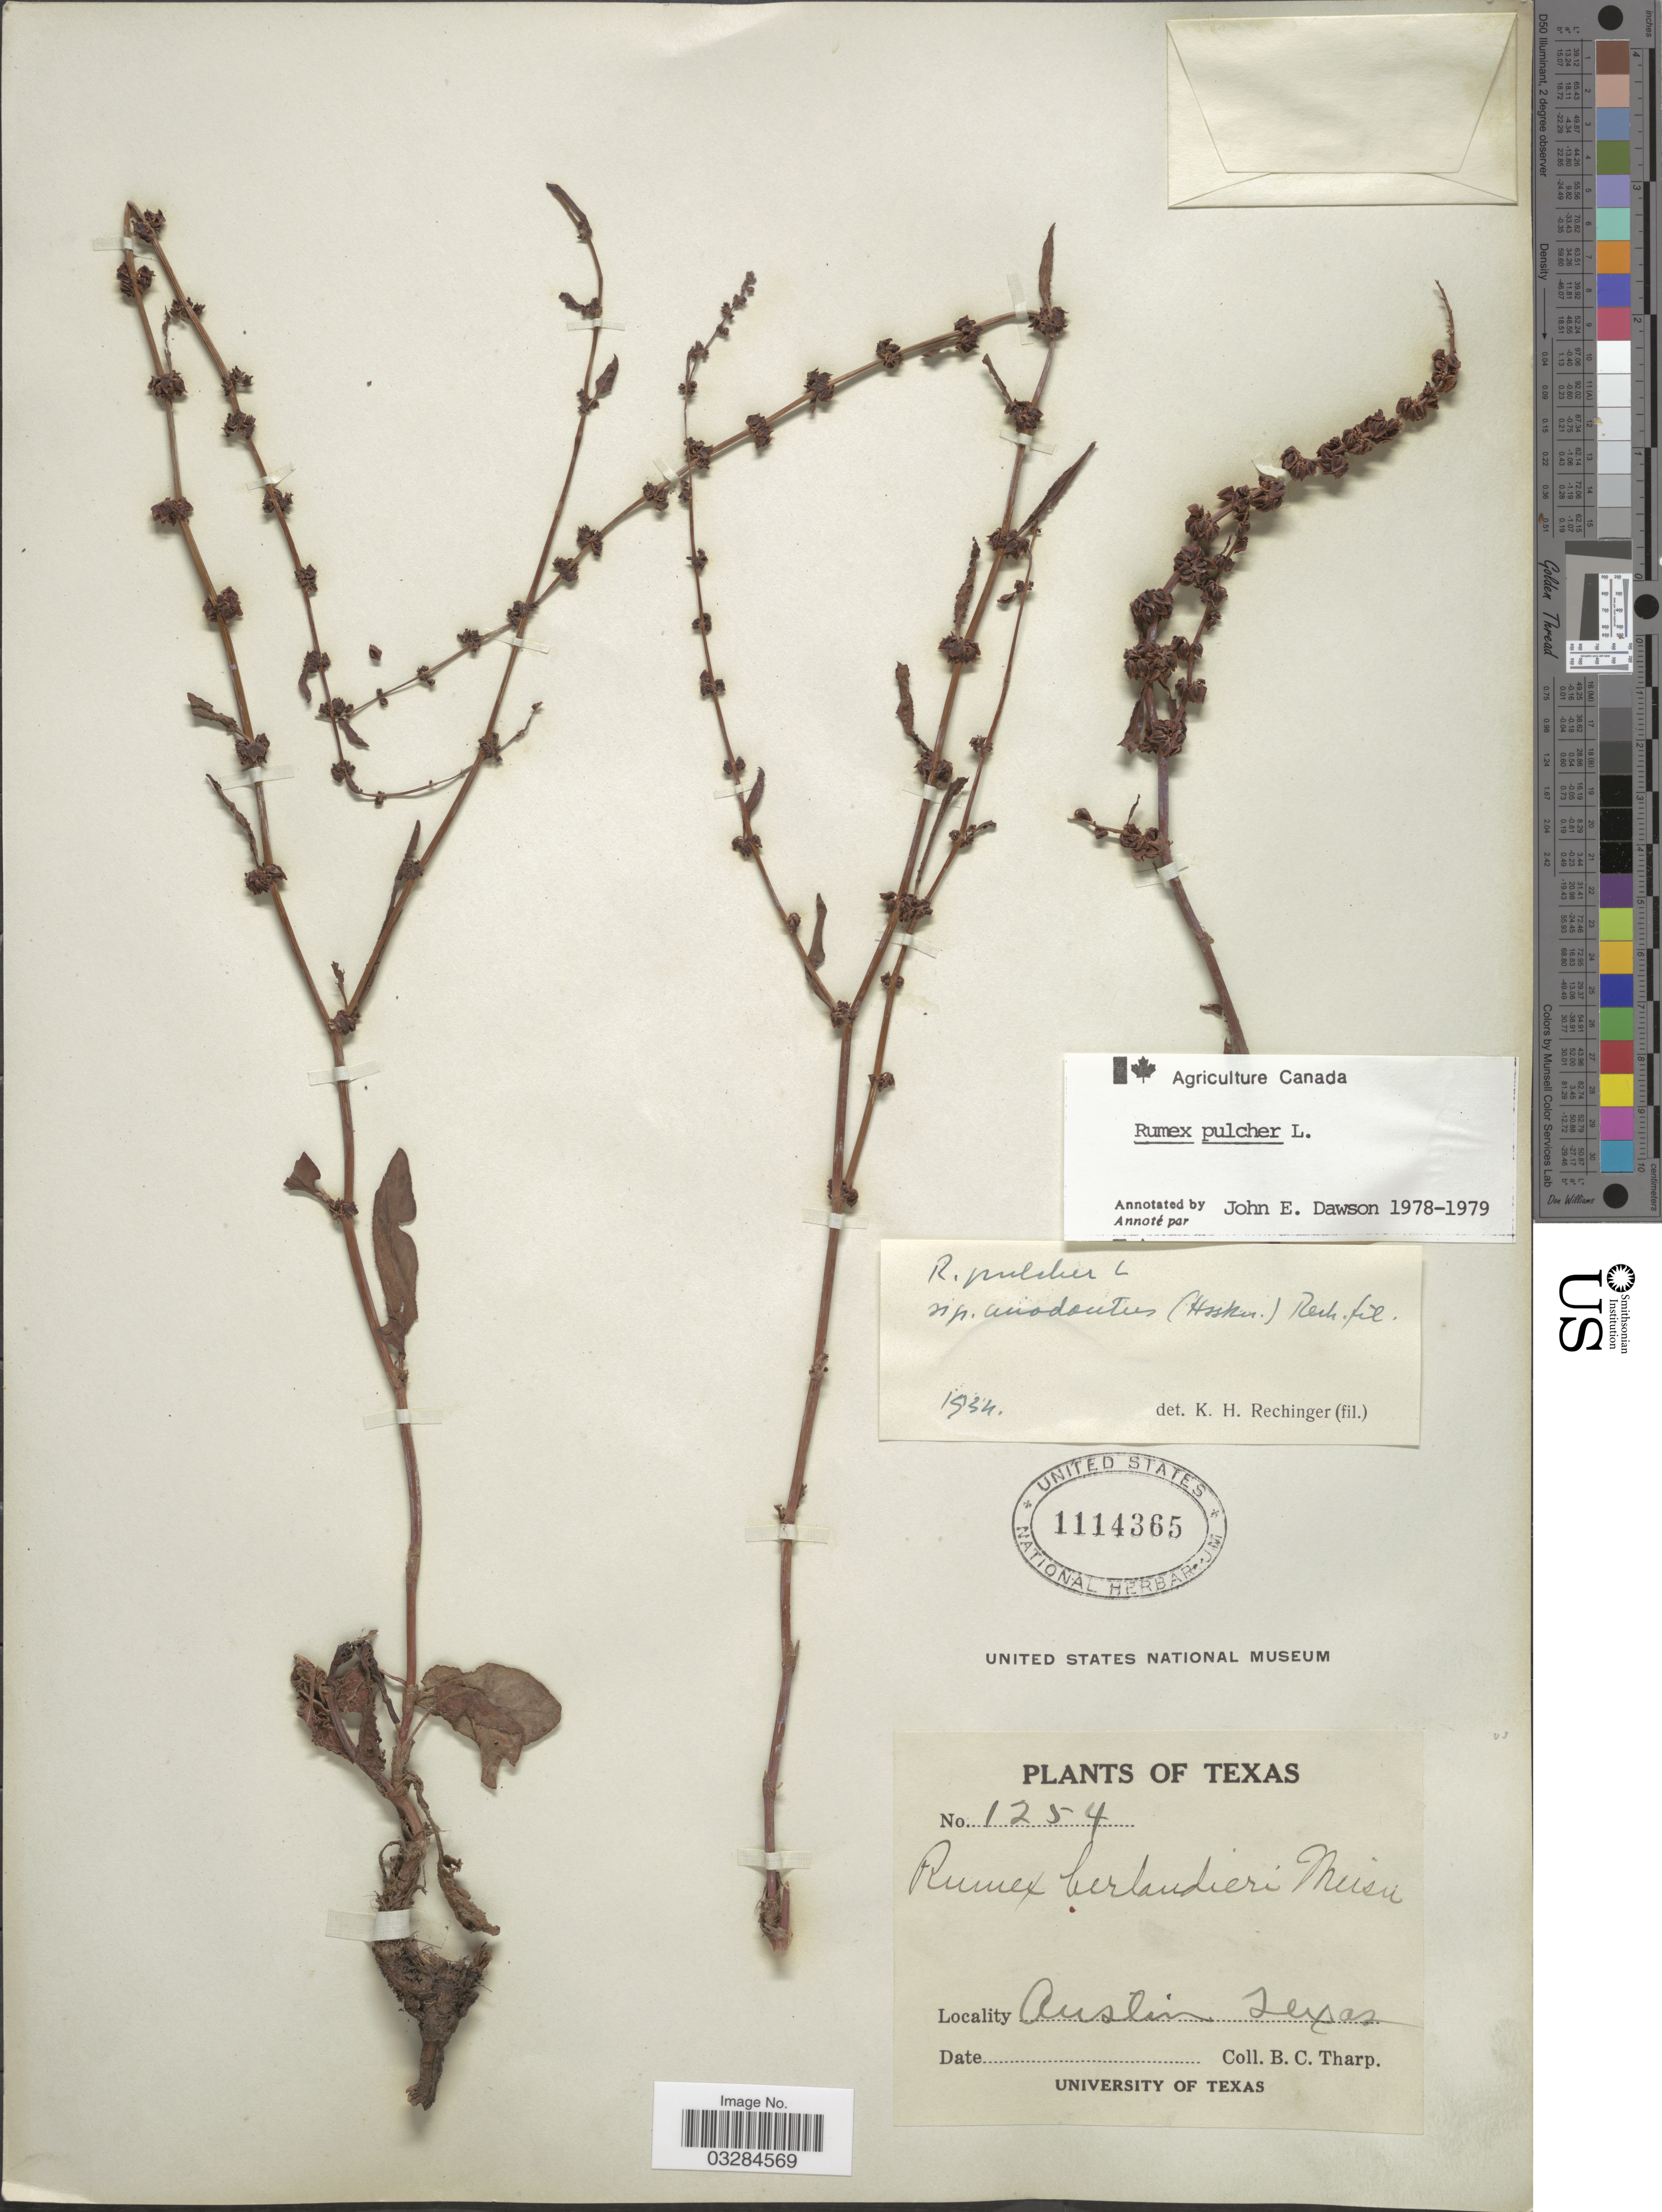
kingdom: Plantae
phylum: Tracheophyta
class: Magnoliopsida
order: Caryophyllales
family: Polygonaceae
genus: Rumex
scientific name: Rumex pulcher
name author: L.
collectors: B. C. Tharp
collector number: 1254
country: United States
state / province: Texas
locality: Austin.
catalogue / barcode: US 1114365